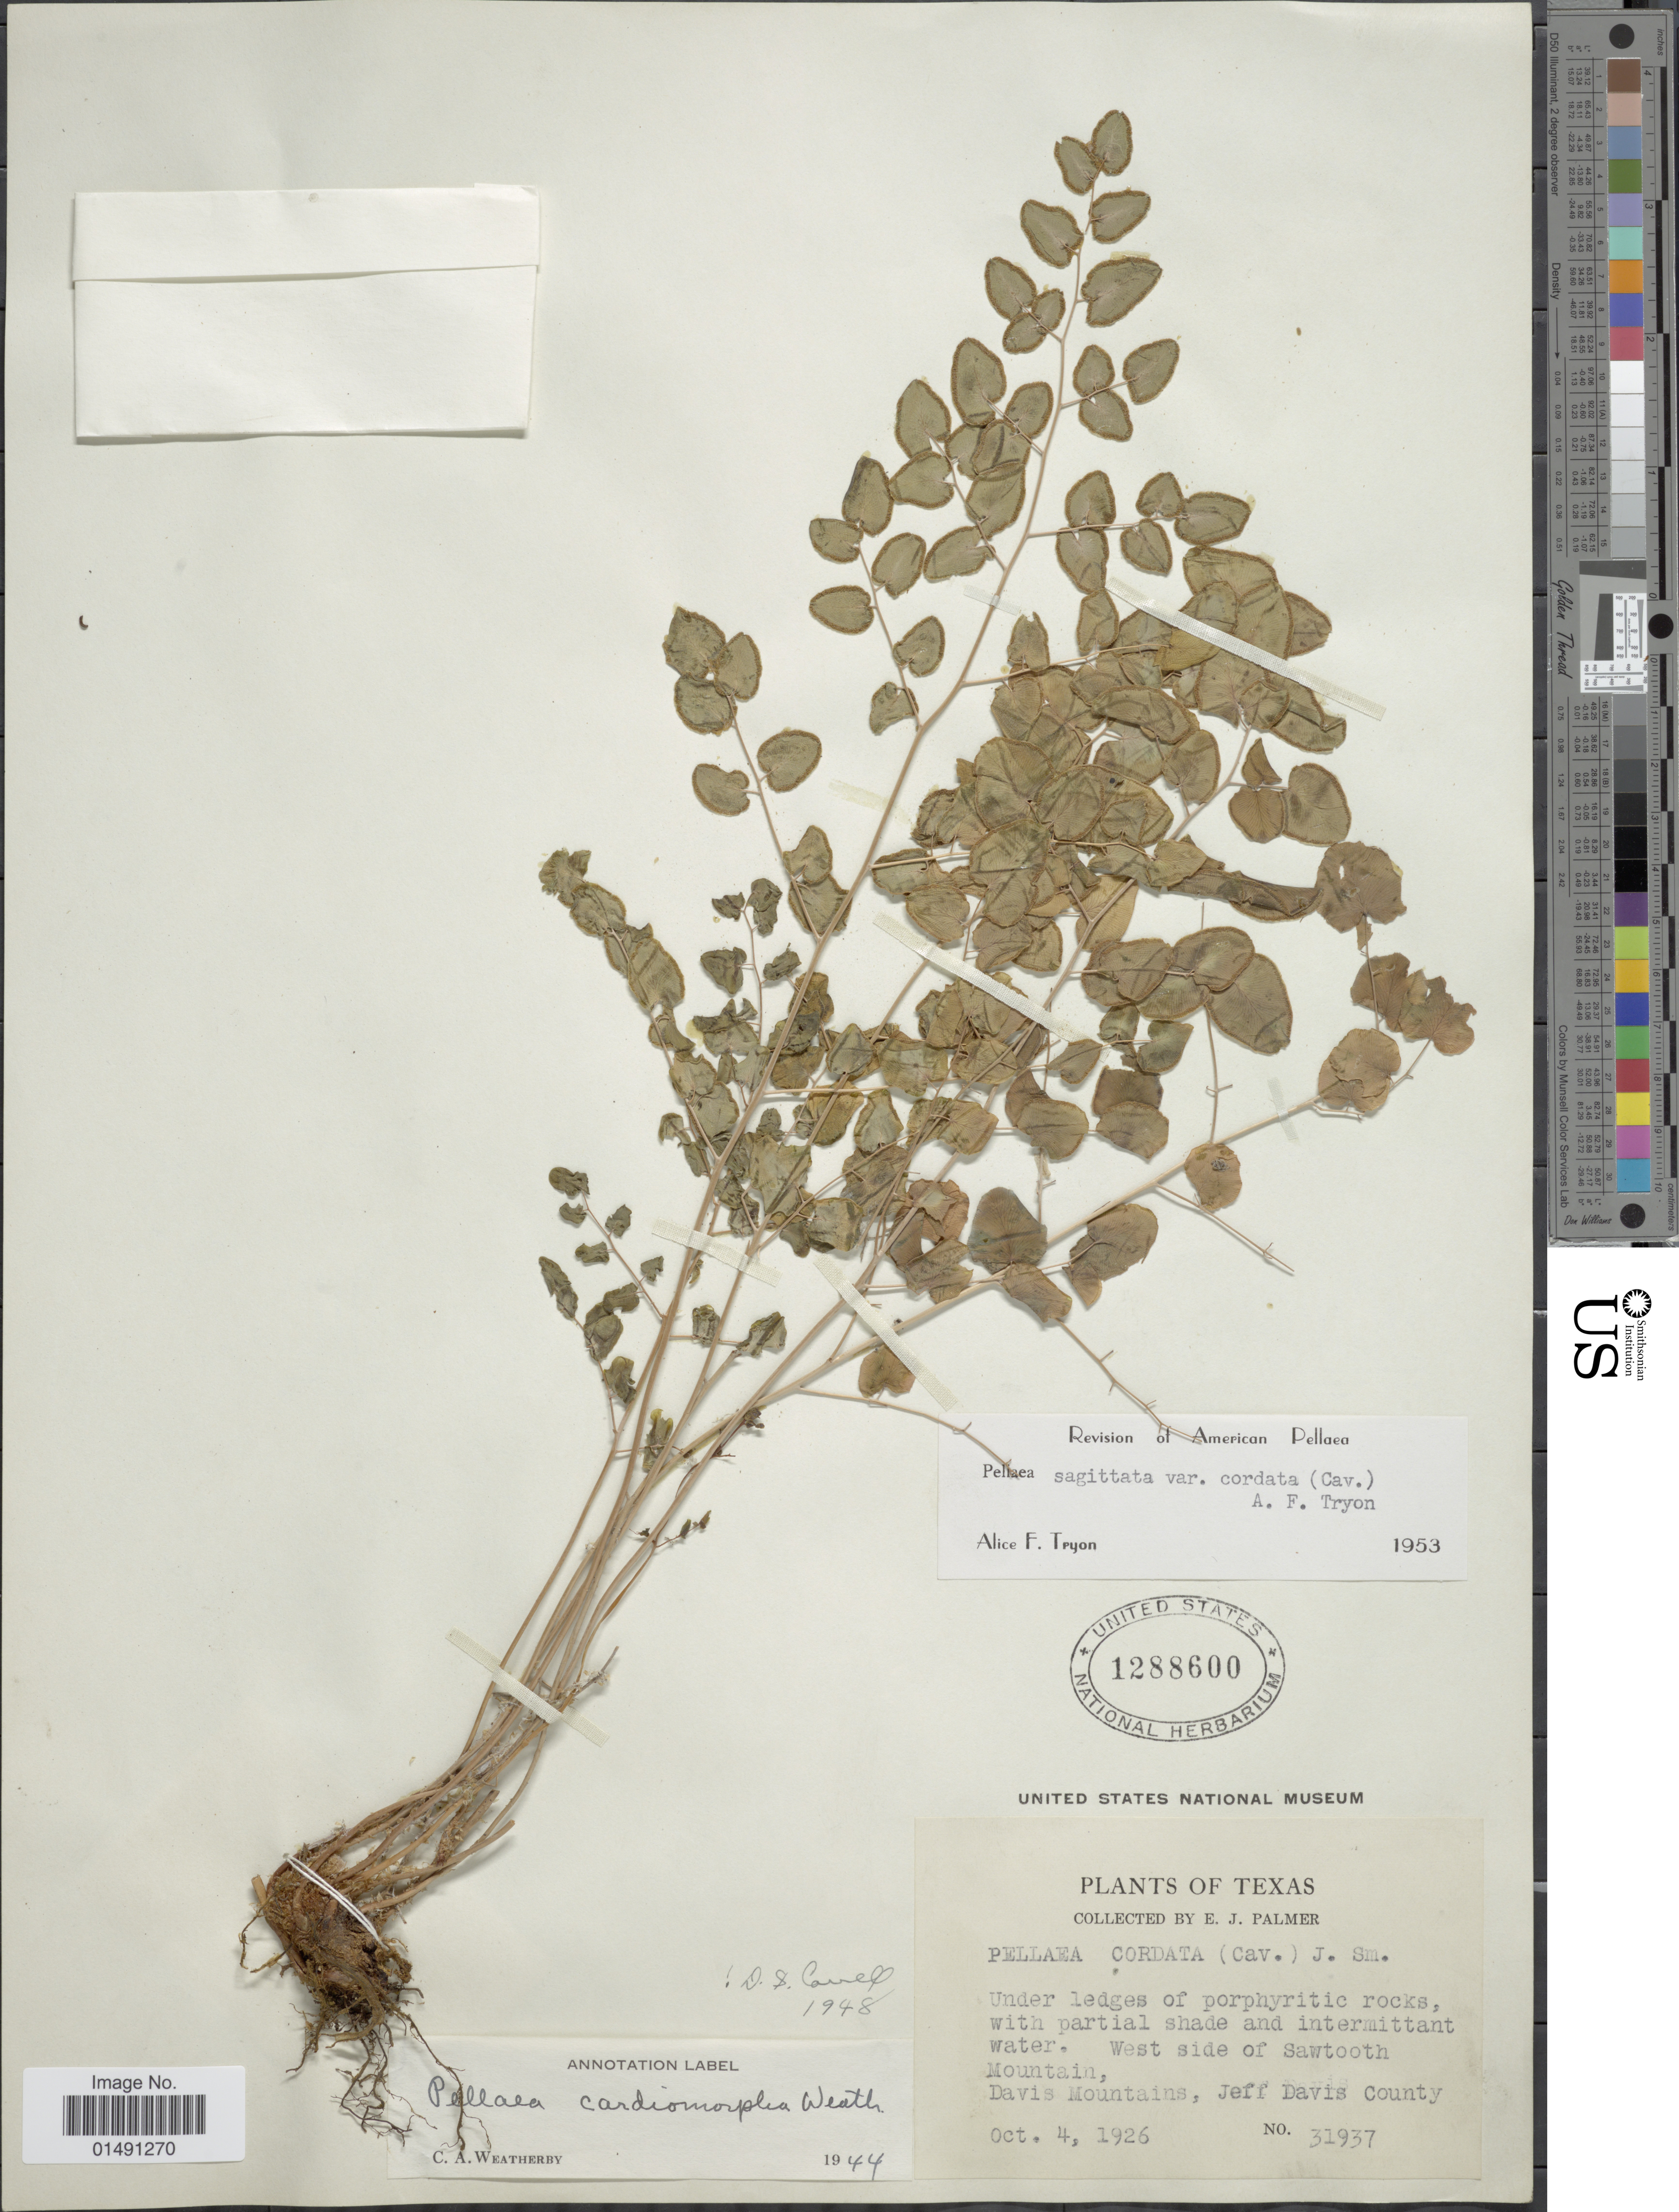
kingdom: Plantae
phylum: Tracheophyta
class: Polypodiopsida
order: Polypodiales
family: Pteridaceae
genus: Pellaea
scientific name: Pellaea cordifolia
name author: (Sessé) A.R. Sm.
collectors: E. J. Palmer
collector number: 31937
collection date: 1926-10-04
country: United States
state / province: Texas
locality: West side of Sawtooth Mountain, Davis Mountains, Jeff Davis County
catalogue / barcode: US 1288600